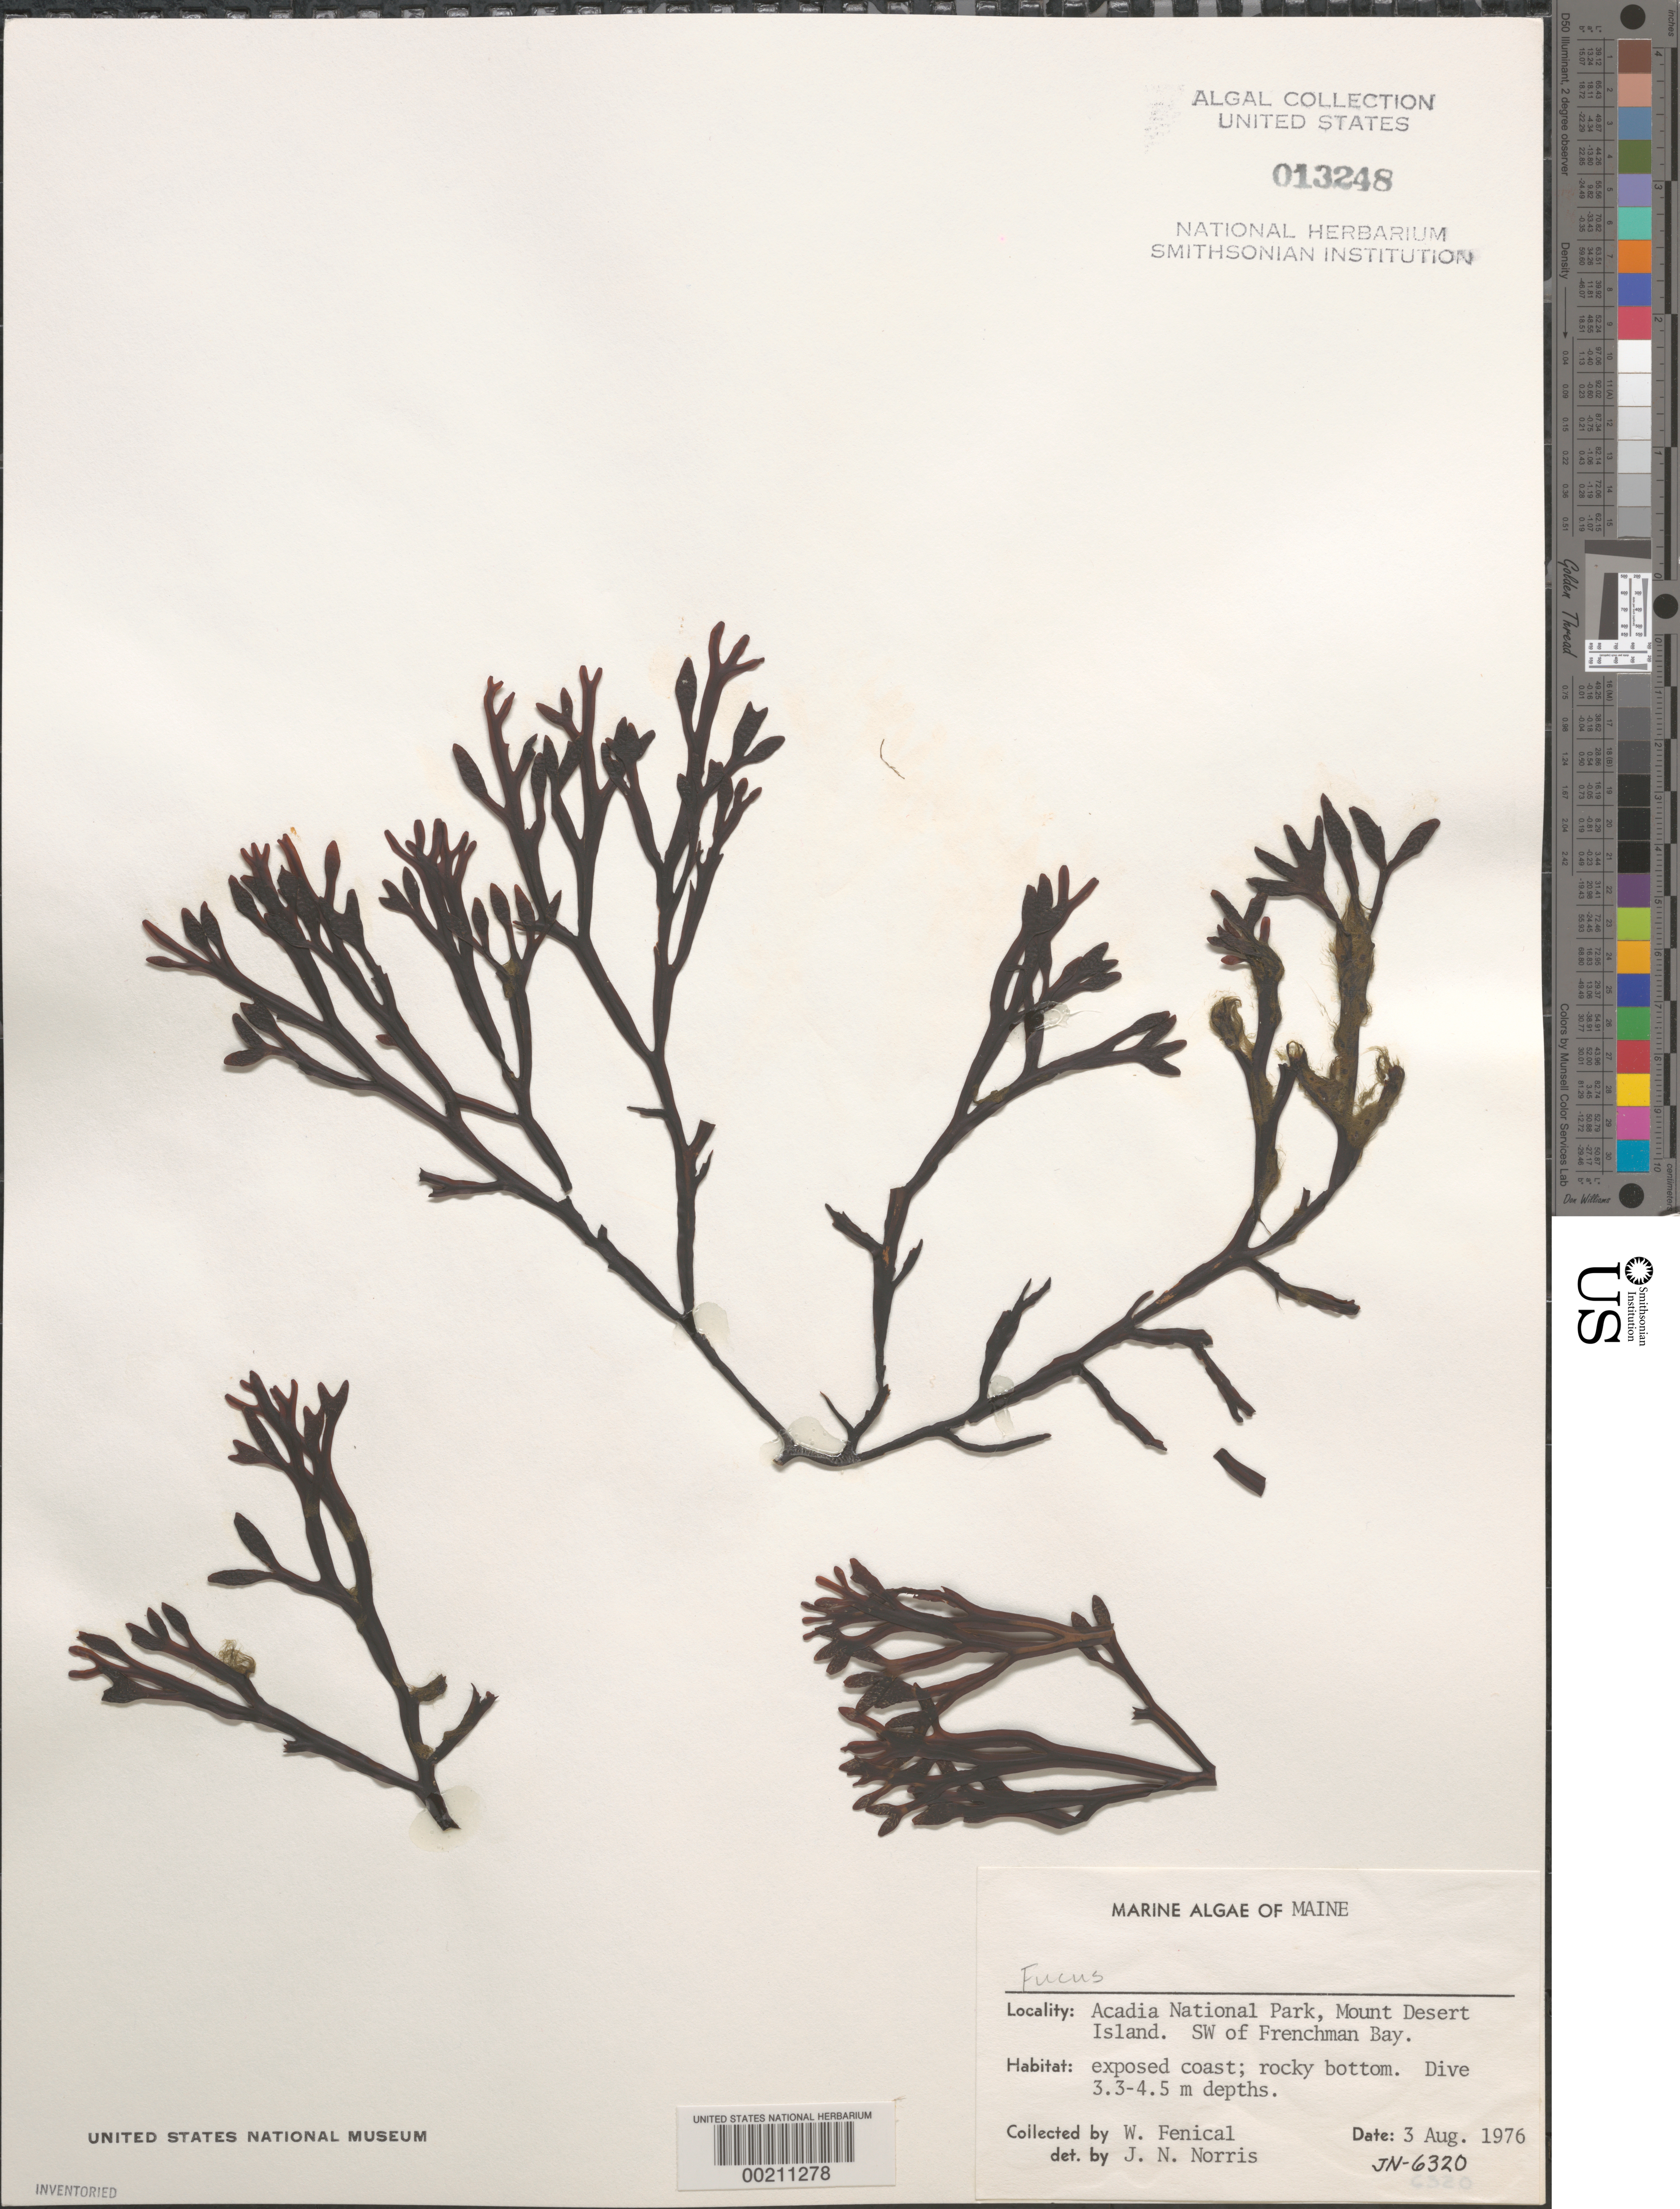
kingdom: Chromista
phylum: Ochrophyta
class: Phaeophyceae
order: Fucales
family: Fucaceae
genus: Fucus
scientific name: Fucus sp.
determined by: Norris, James N.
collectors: W. Fenical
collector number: Jn-6320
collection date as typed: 03 Aug 1976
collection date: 1976-08-03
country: United States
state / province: Maine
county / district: Hancock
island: Mount Desert Island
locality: Acadia National Park, southwest of Frenchman Bay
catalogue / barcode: US 13248